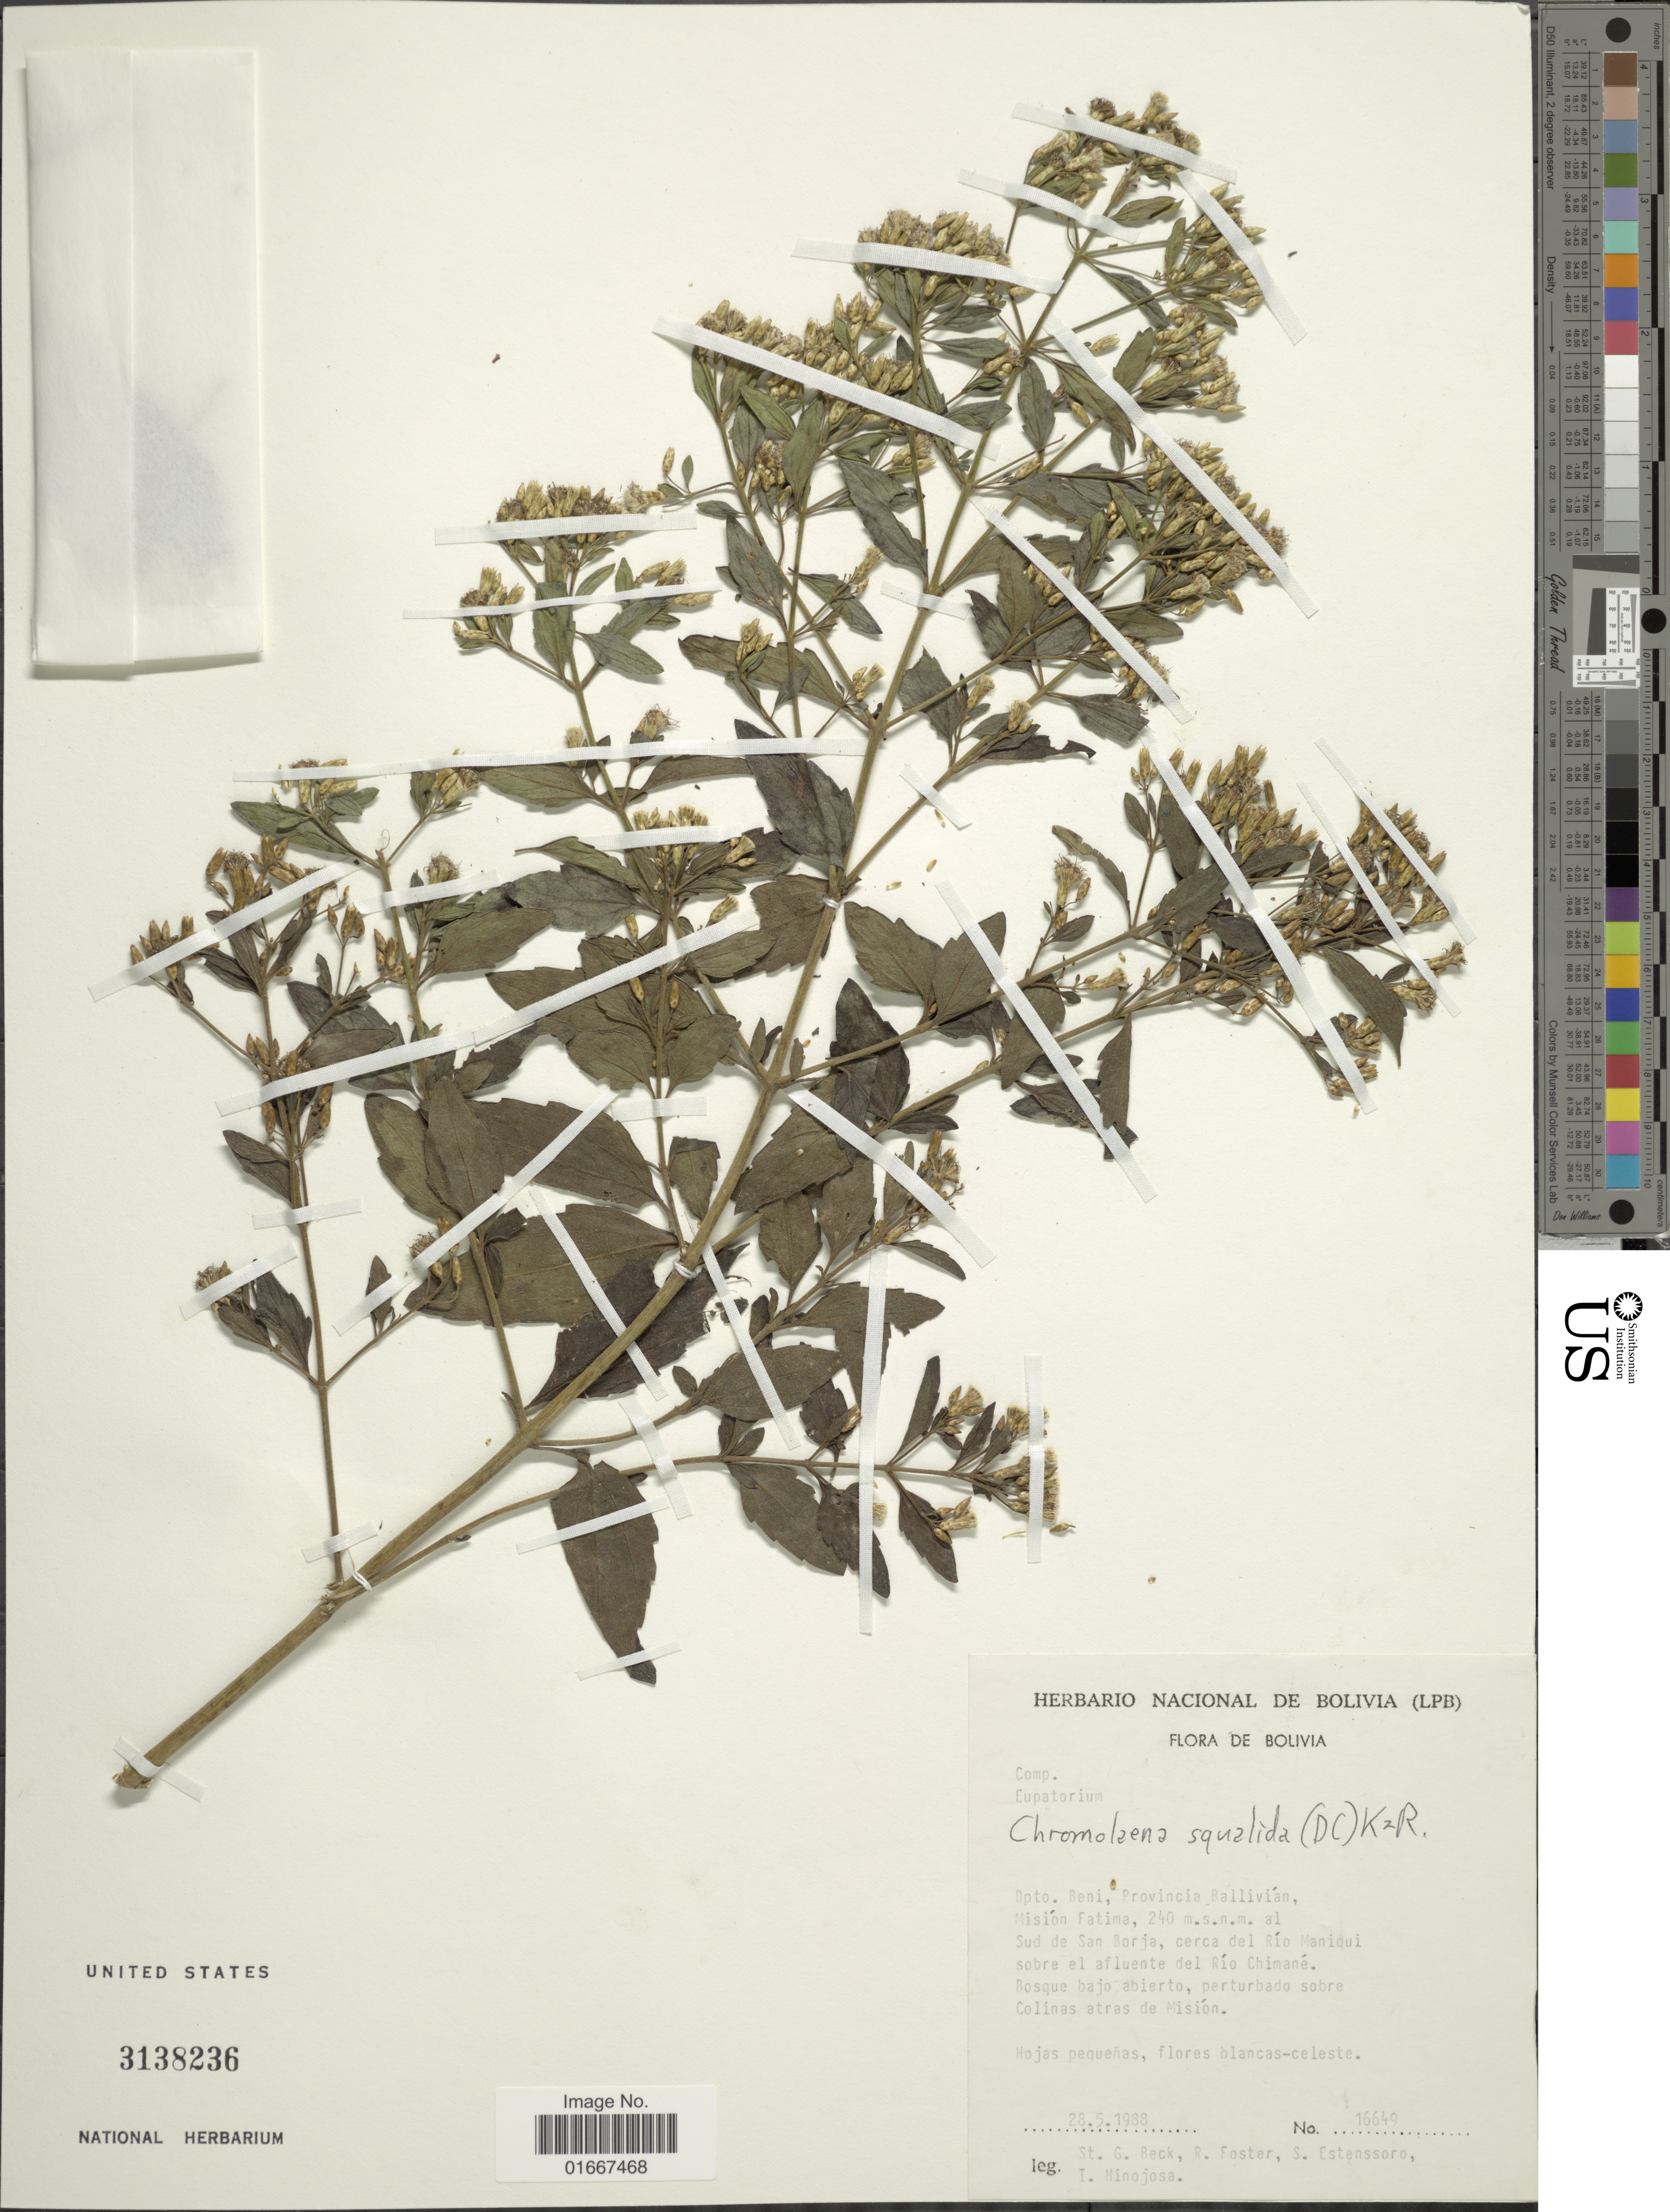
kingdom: Plantae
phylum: Tracheophyta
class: Magnoliopsida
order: Asterales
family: Asteraceae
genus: Chromolaena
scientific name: Chromolaena squalida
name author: (DC.) R.M. King & H. Rob.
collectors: S. G. Beck, R. Foster, S. Estensoro & I. Hinojosa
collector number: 16649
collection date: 1988-05-28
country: Bolivia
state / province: Beni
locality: Provincia Ballivian, Mision Fatima, al Sud de San borja, cerca del Rio Maniqui sobre el afluente del Rio Chimane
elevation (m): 240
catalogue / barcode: US 3138236